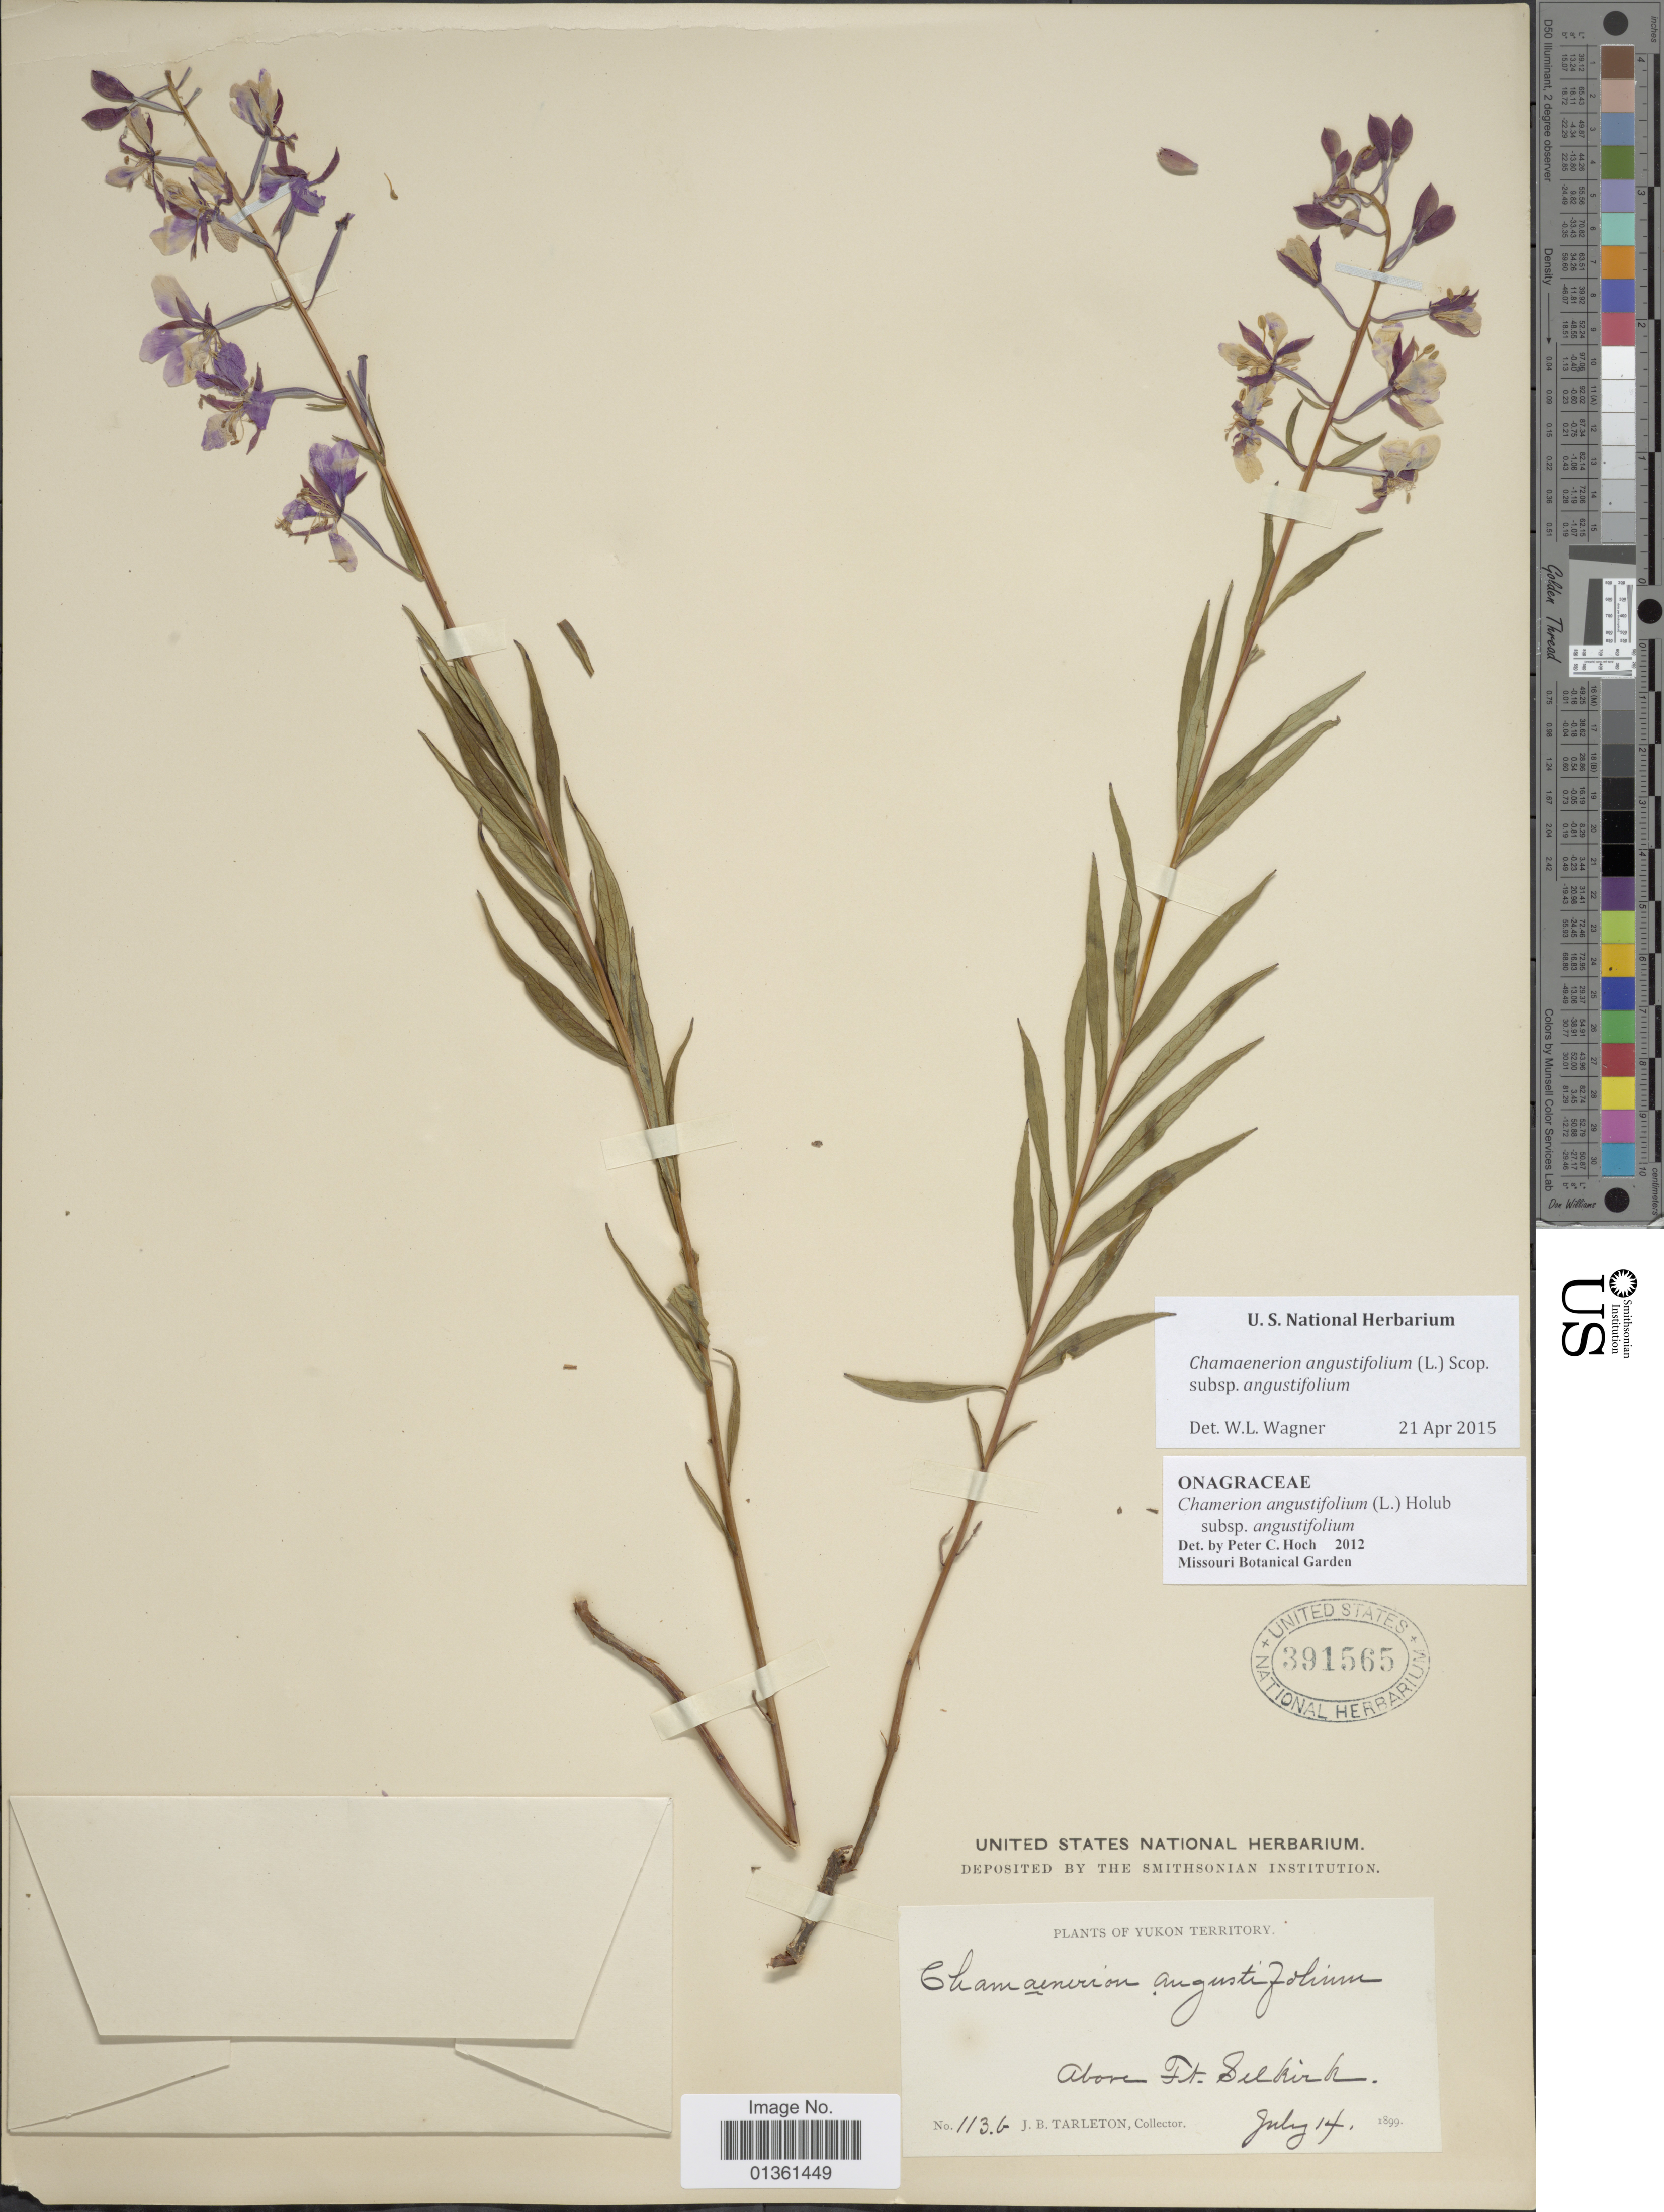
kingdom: Plantae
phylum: Tracheophyta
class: Magnoliopsida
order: Myrtales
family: Onagraceae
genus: Chamaenerion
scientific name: Chamaenerion angustifolium subsp. angustifolium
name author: (L.) Scop.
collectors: J. Tarleton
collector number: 113b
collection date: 1899-07-14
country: Canada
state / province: Yukon Territory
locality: Above Ft. Selkirk.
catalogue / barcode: US 391565